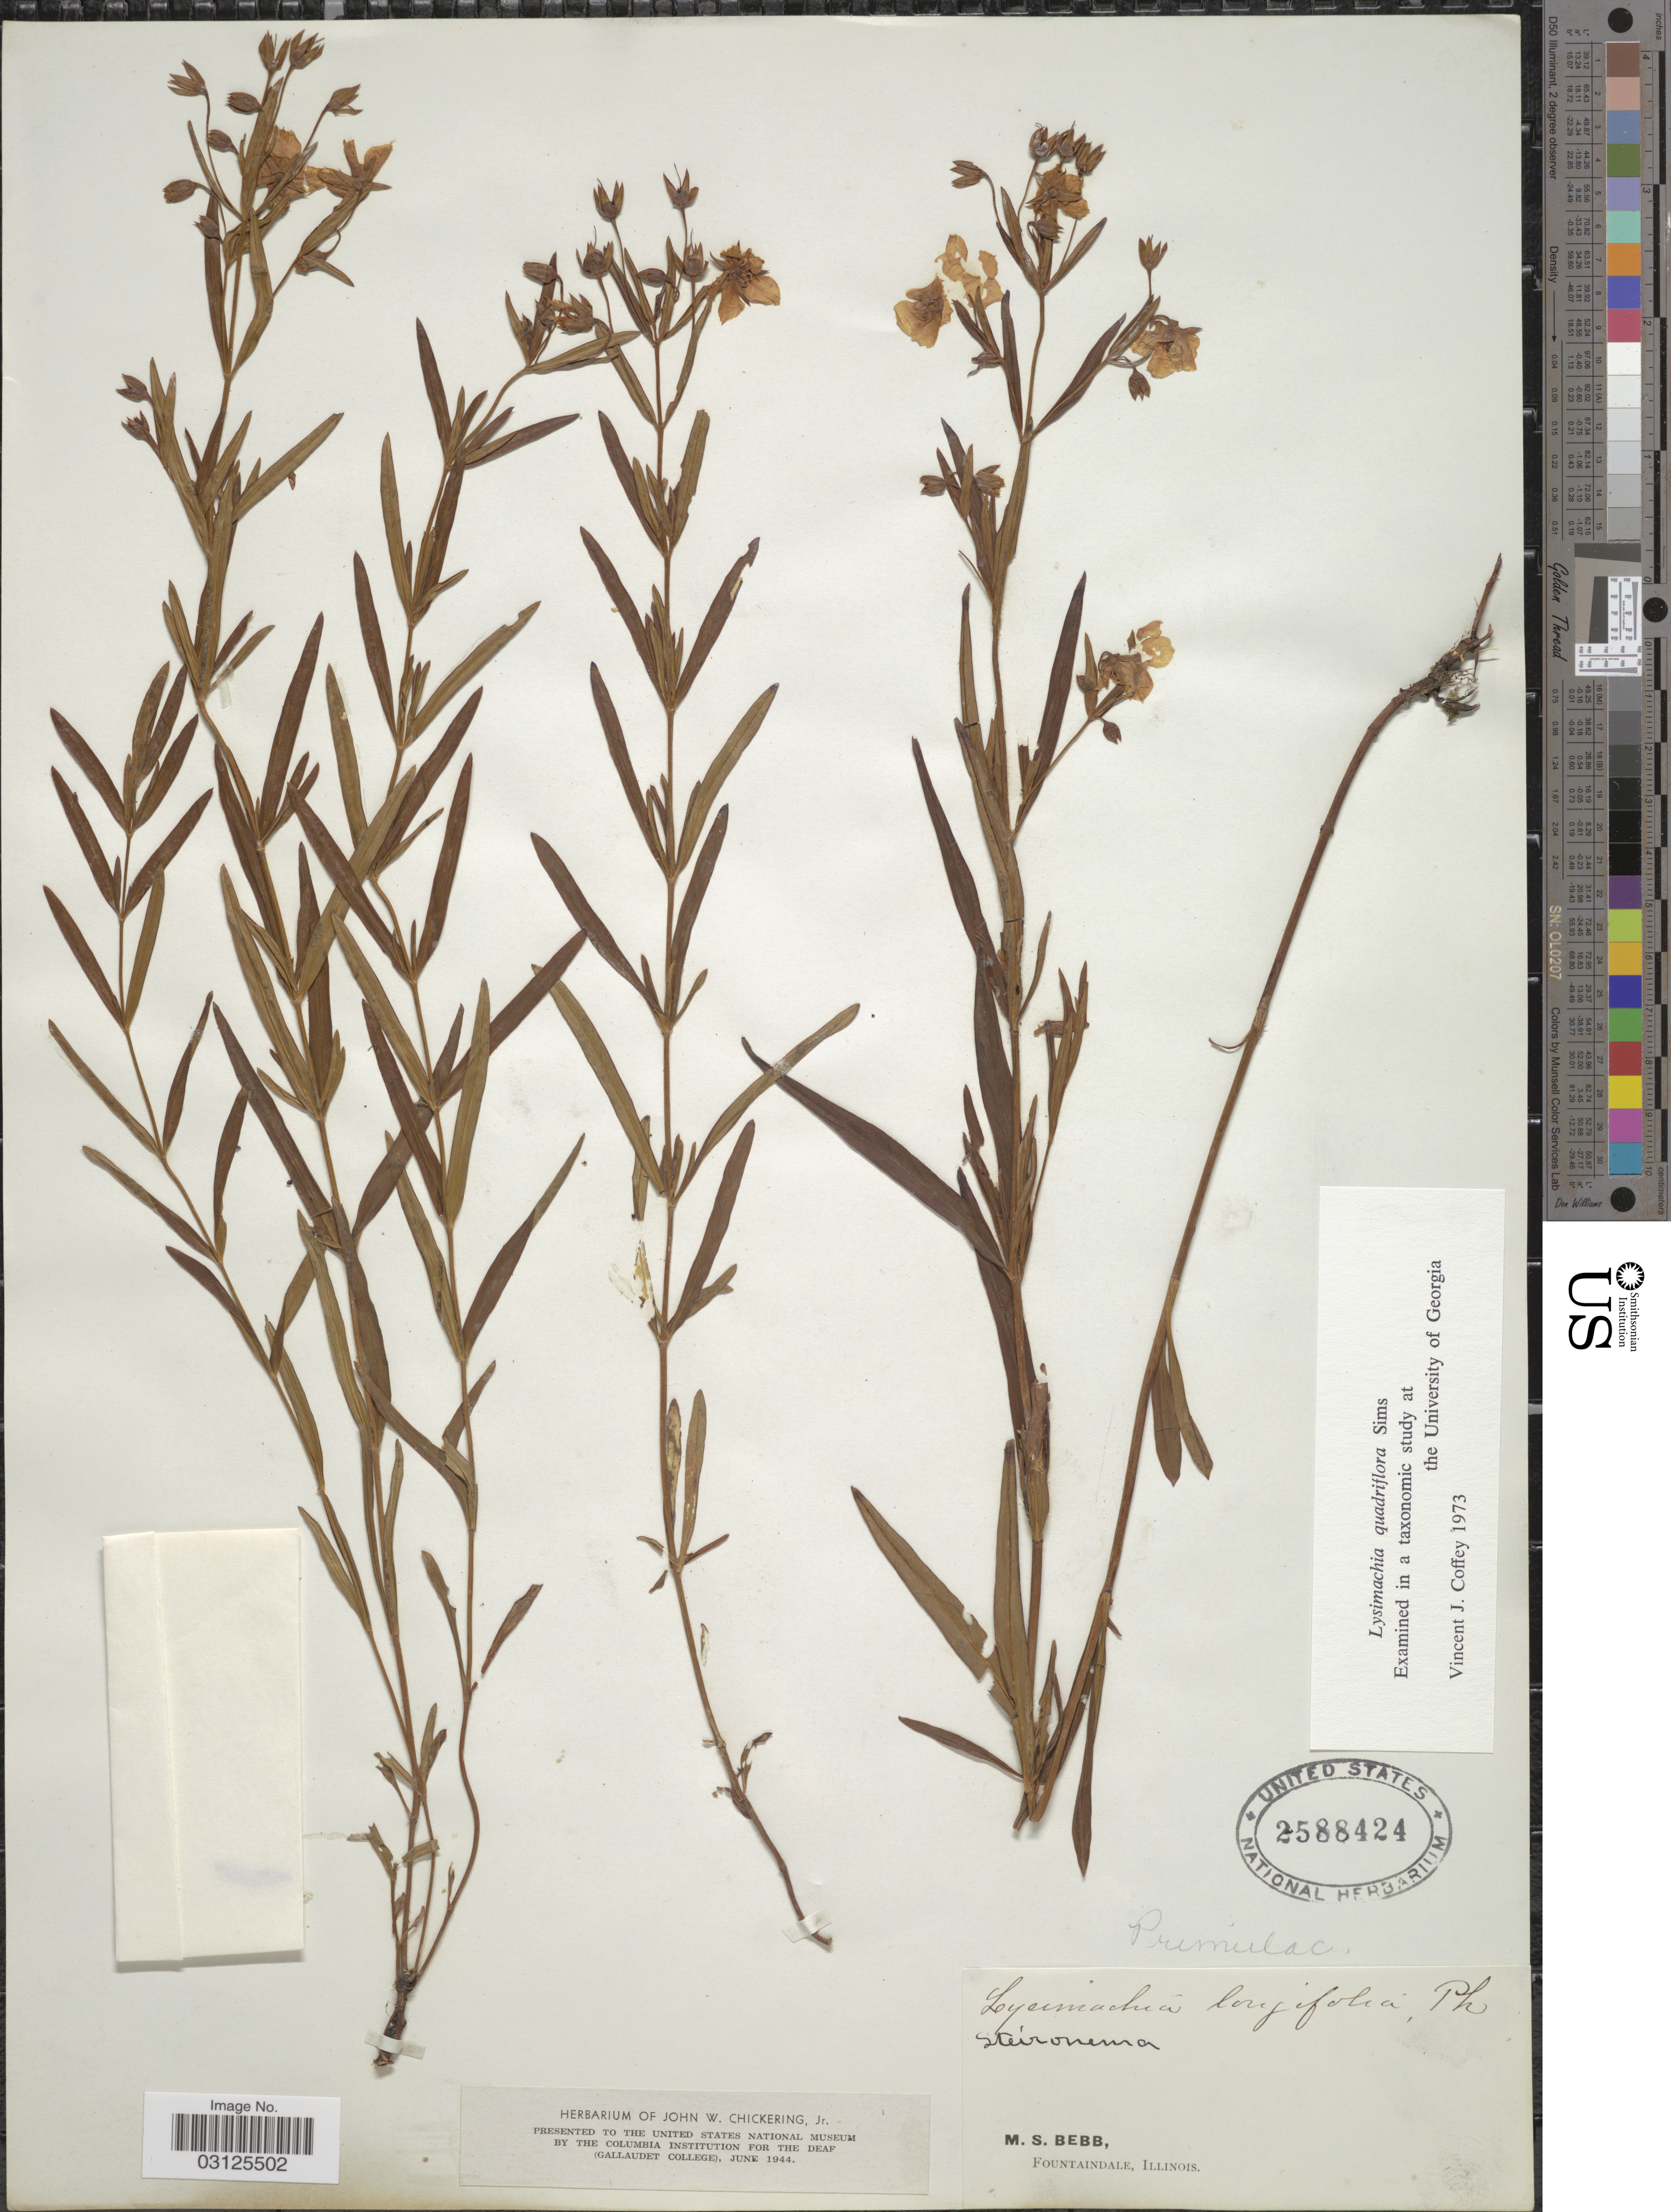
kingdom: Plantae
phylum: Tracheophyta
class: Magnoliopsida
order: Ericales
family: Primulaceae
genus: Steironema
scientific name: Steironema quadriflorum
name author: (Sims) Hitchc.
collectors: M. Bebb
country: United States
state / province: Illinois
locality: Fountaindale.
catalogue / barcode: US 2588424